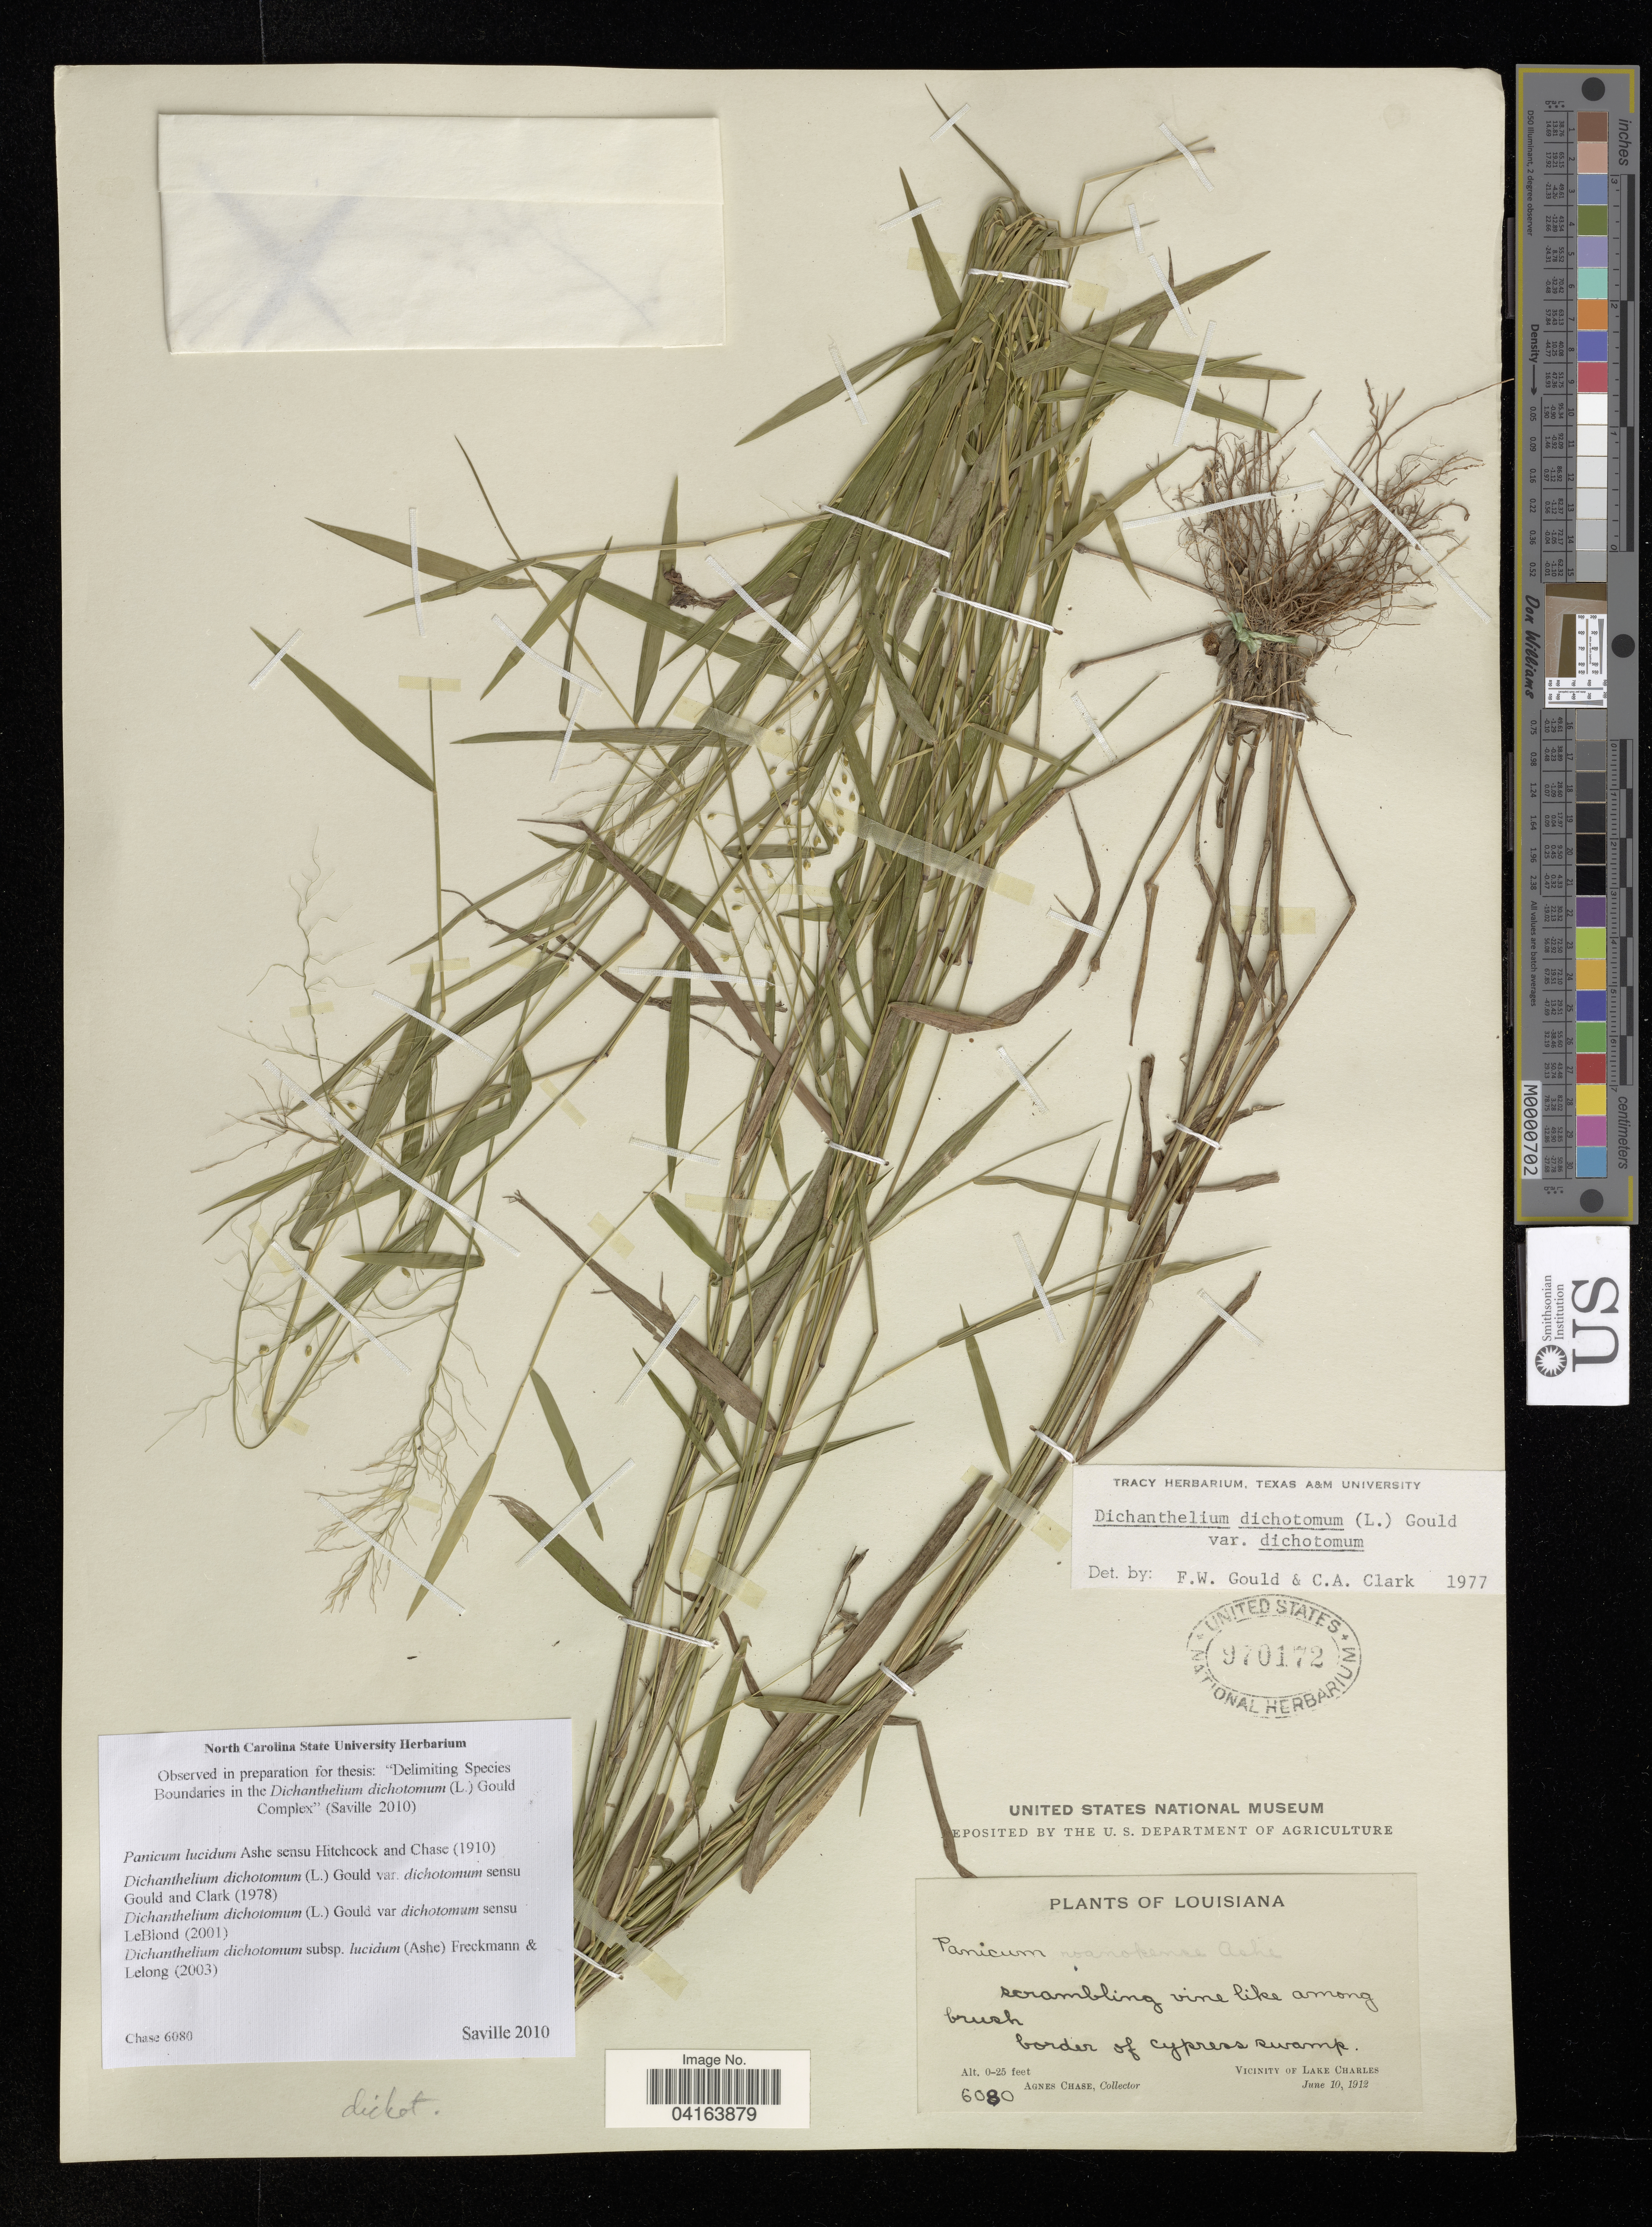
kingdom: Plantae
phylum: Tracheophyta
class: Liliopsida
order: Poales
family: Poaceae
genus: Dichanthelium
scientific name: Dichanthelium dichotomum subsp. lucidum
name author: (Ashe) Freckmann & Lelong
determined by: Saville, A. C., (NCSC), North Carolina State University (UNITED STATES)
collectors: A. Chase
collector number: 6080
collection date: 1912-06-10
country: United States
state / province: Louisiana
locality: Border of cypress swamp. Vicinity of Lake Charles.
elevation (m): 8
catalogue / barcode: US 970172